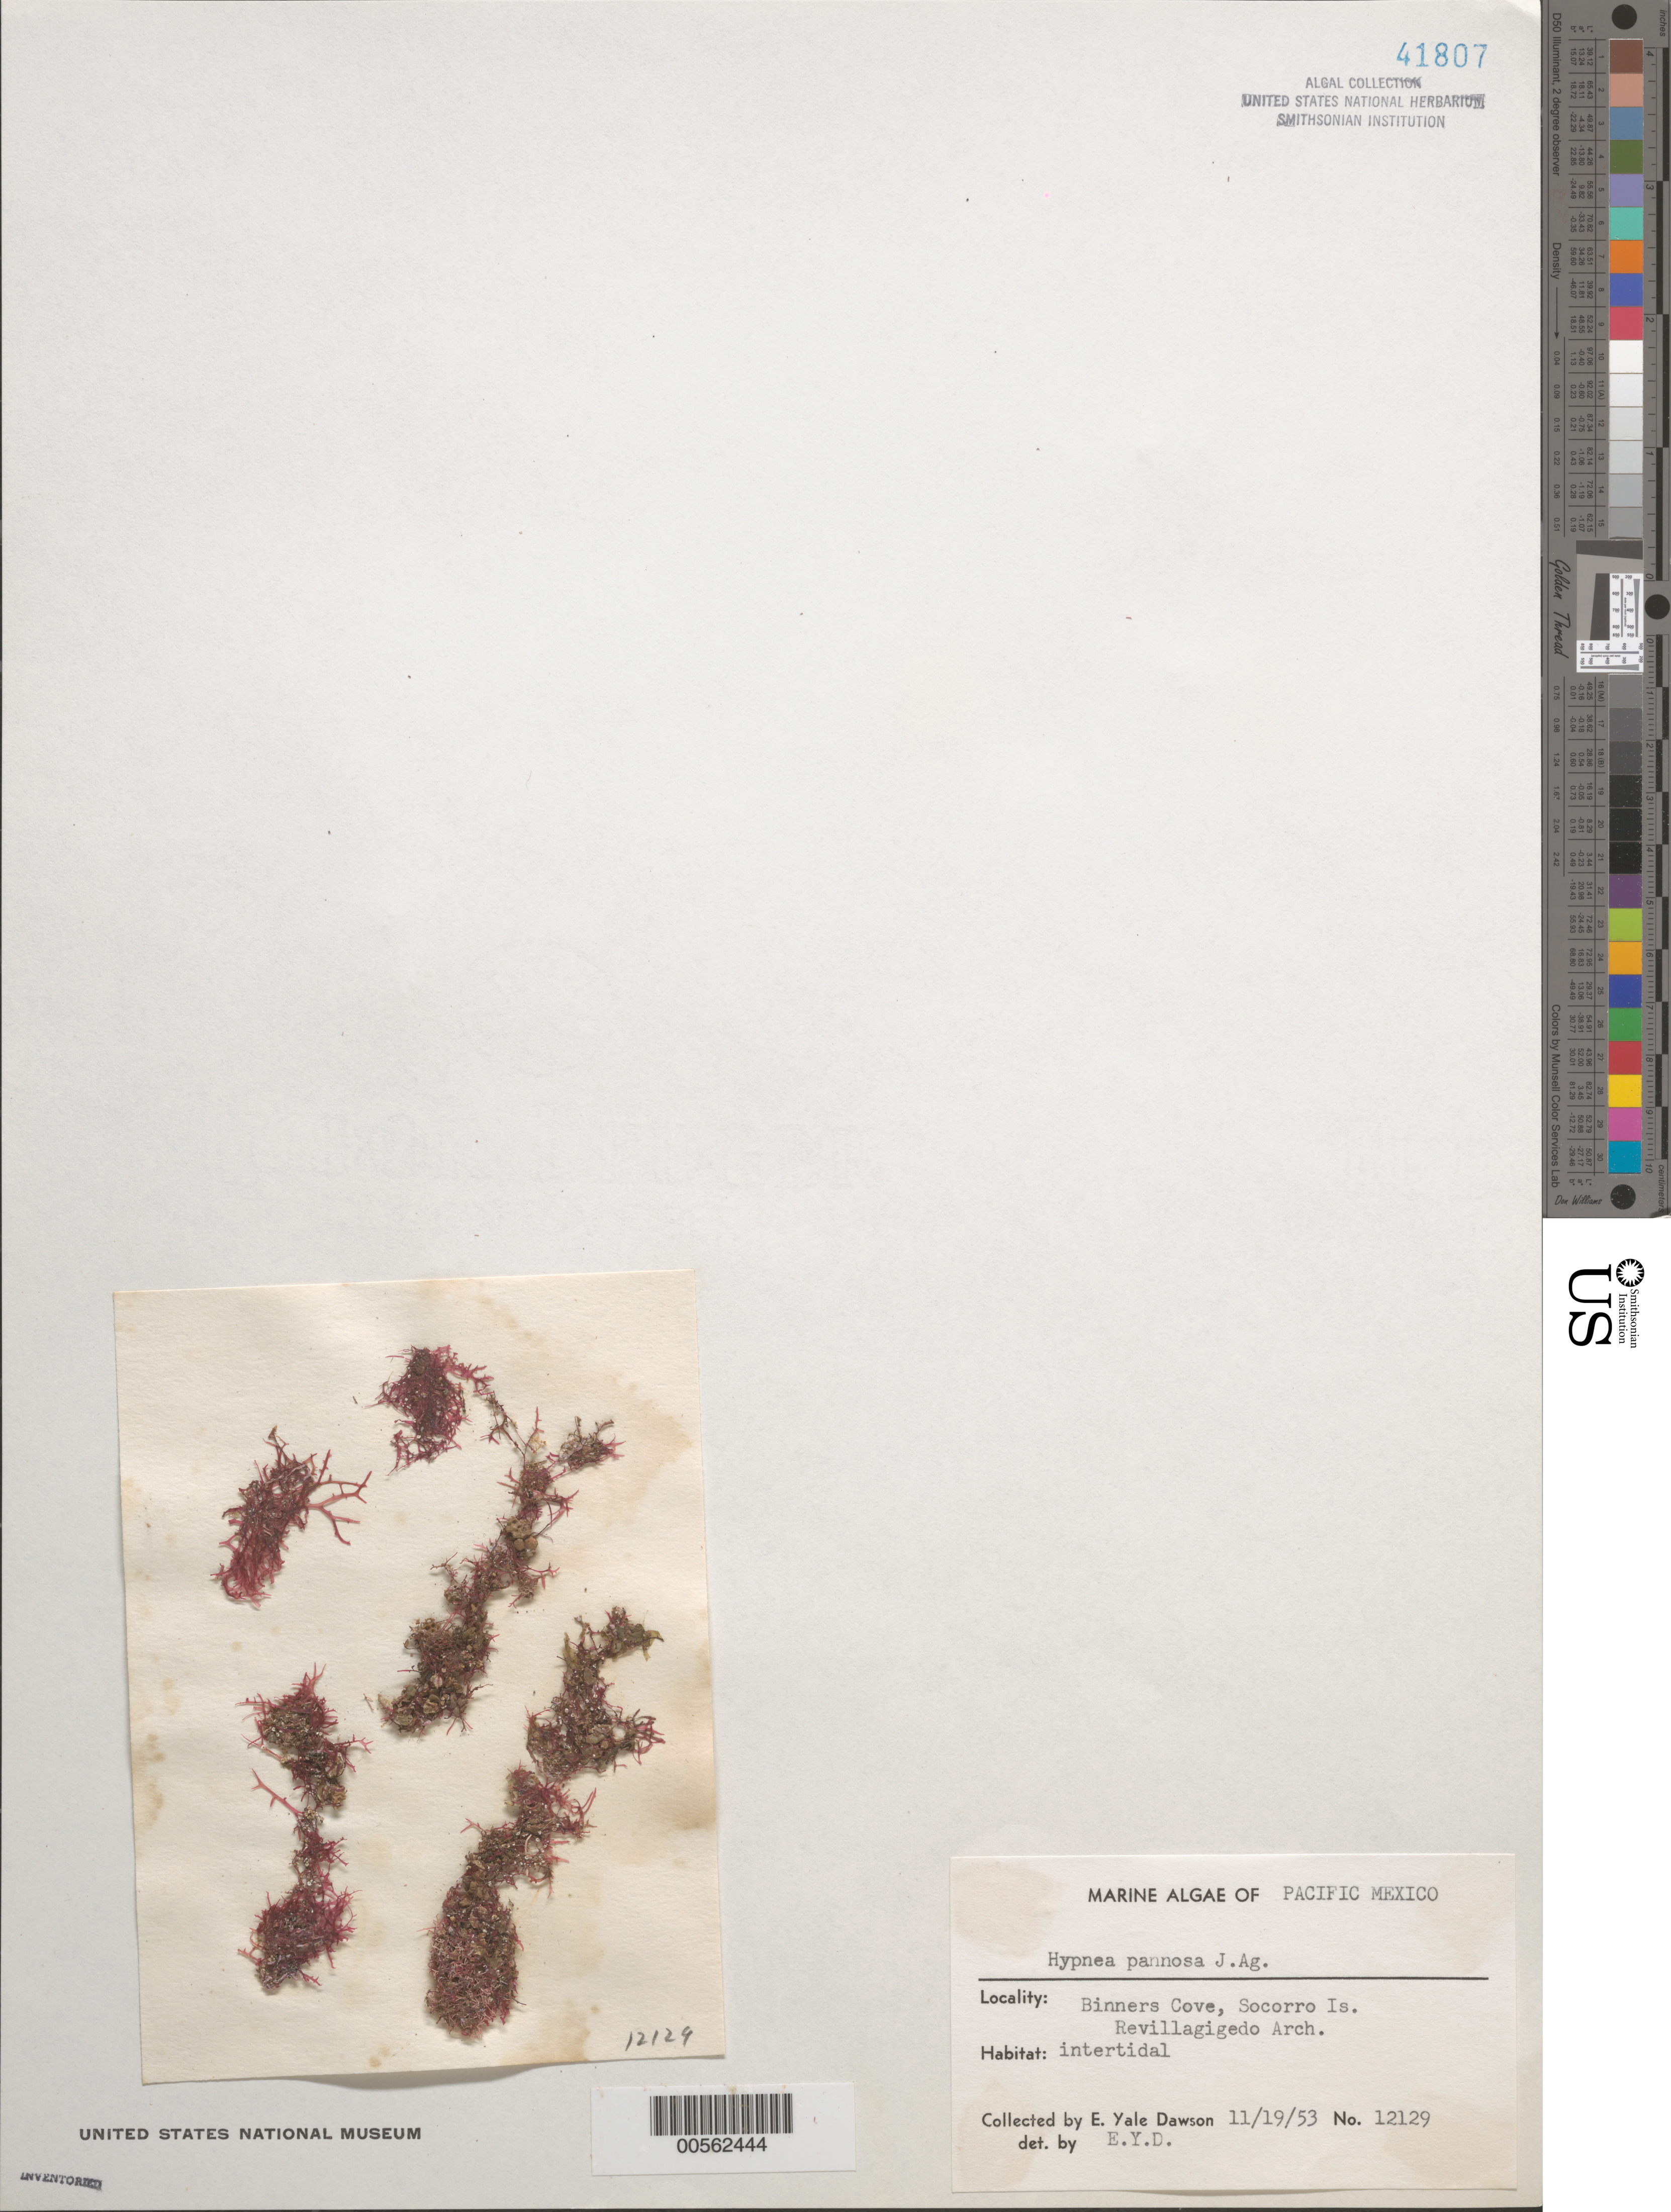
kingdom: Plantae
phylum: Rhodophyta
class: Florideophyceae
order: Gigartinales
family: Cystocloniaceae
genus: Hypnea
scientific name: Hypnea pannosa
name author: J. Agardh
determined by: Dawson, E. Y.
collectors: E. Y. Dawson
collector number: EYD 12129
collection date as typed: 19 Nov 1953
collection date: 1953-11-19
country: Mexico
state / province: Colima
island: Isla Socorro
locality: Binners Cove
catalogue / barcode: US 41807